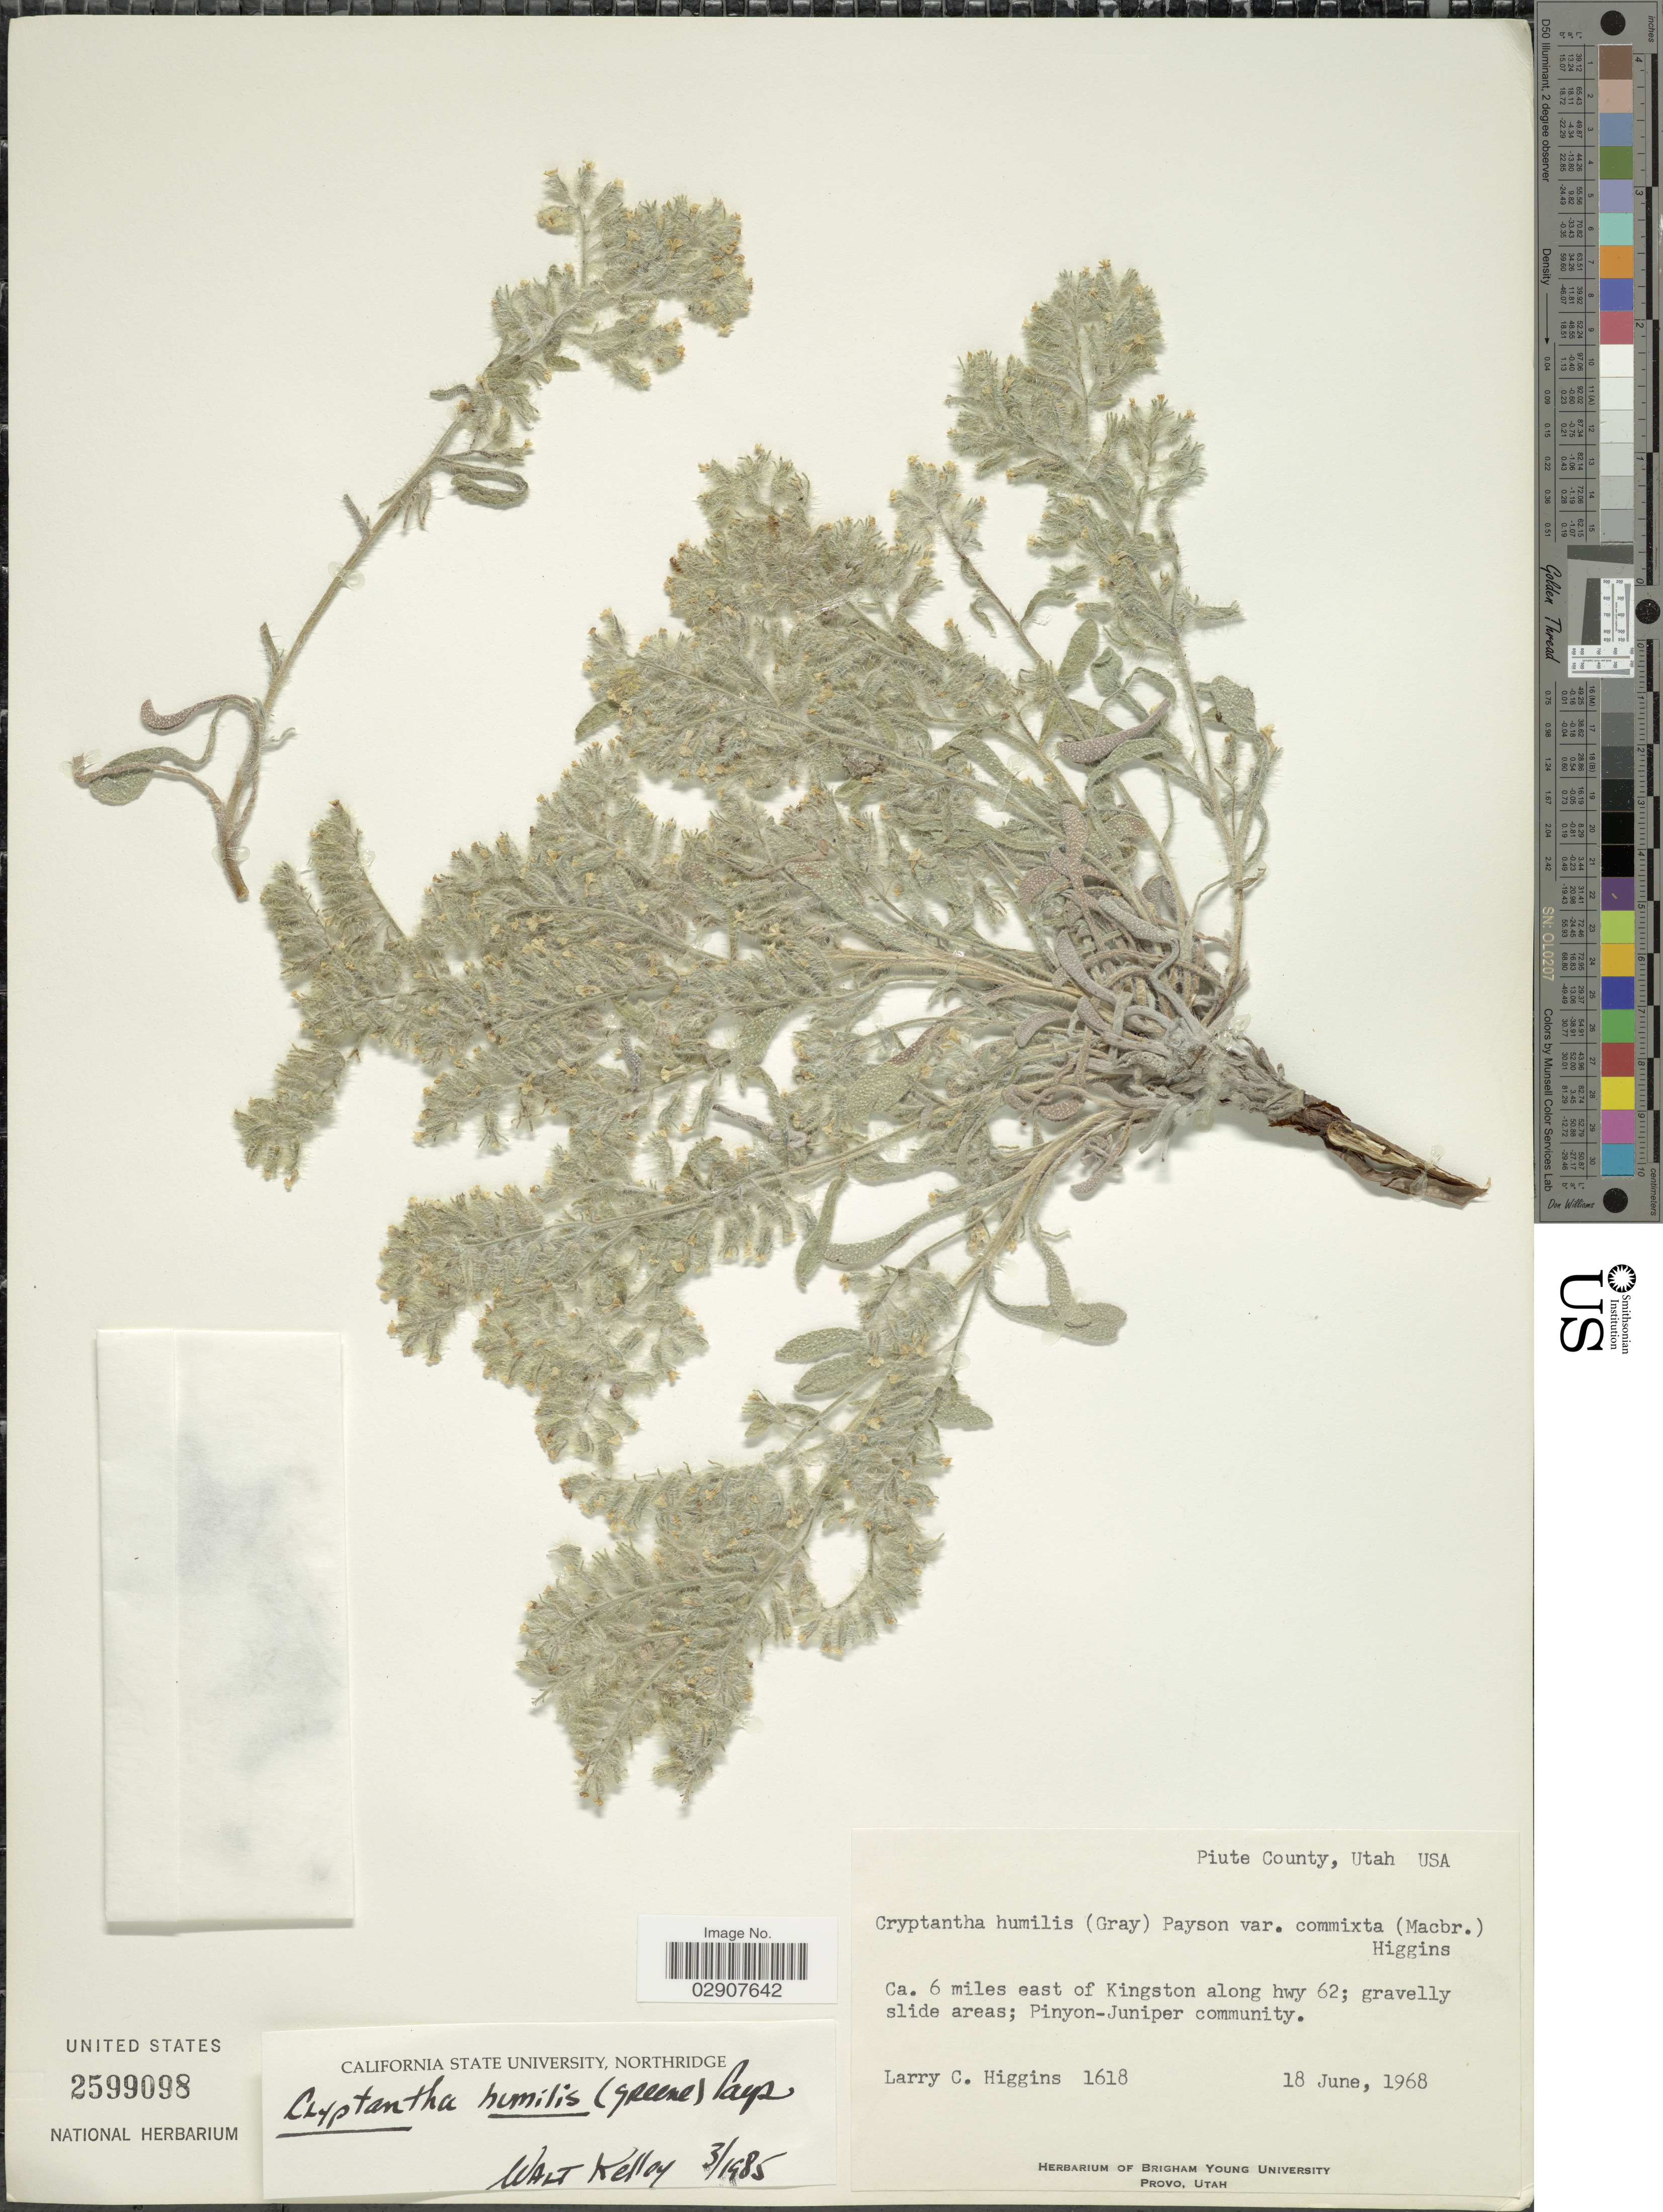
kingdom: Plantae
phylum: Tracheophyta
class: Magnoliopsida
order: Boraginales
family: Boraginaceae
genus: Cryptantha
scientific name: Cryptantha humilis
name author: (Greene) Payson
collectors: L. Higgins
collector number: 1618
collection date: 1968-06-18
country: United States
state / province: Utah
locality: Piute County, Ca. 6 miles east of Kingston along hwy 62.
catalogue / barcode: US 2599098